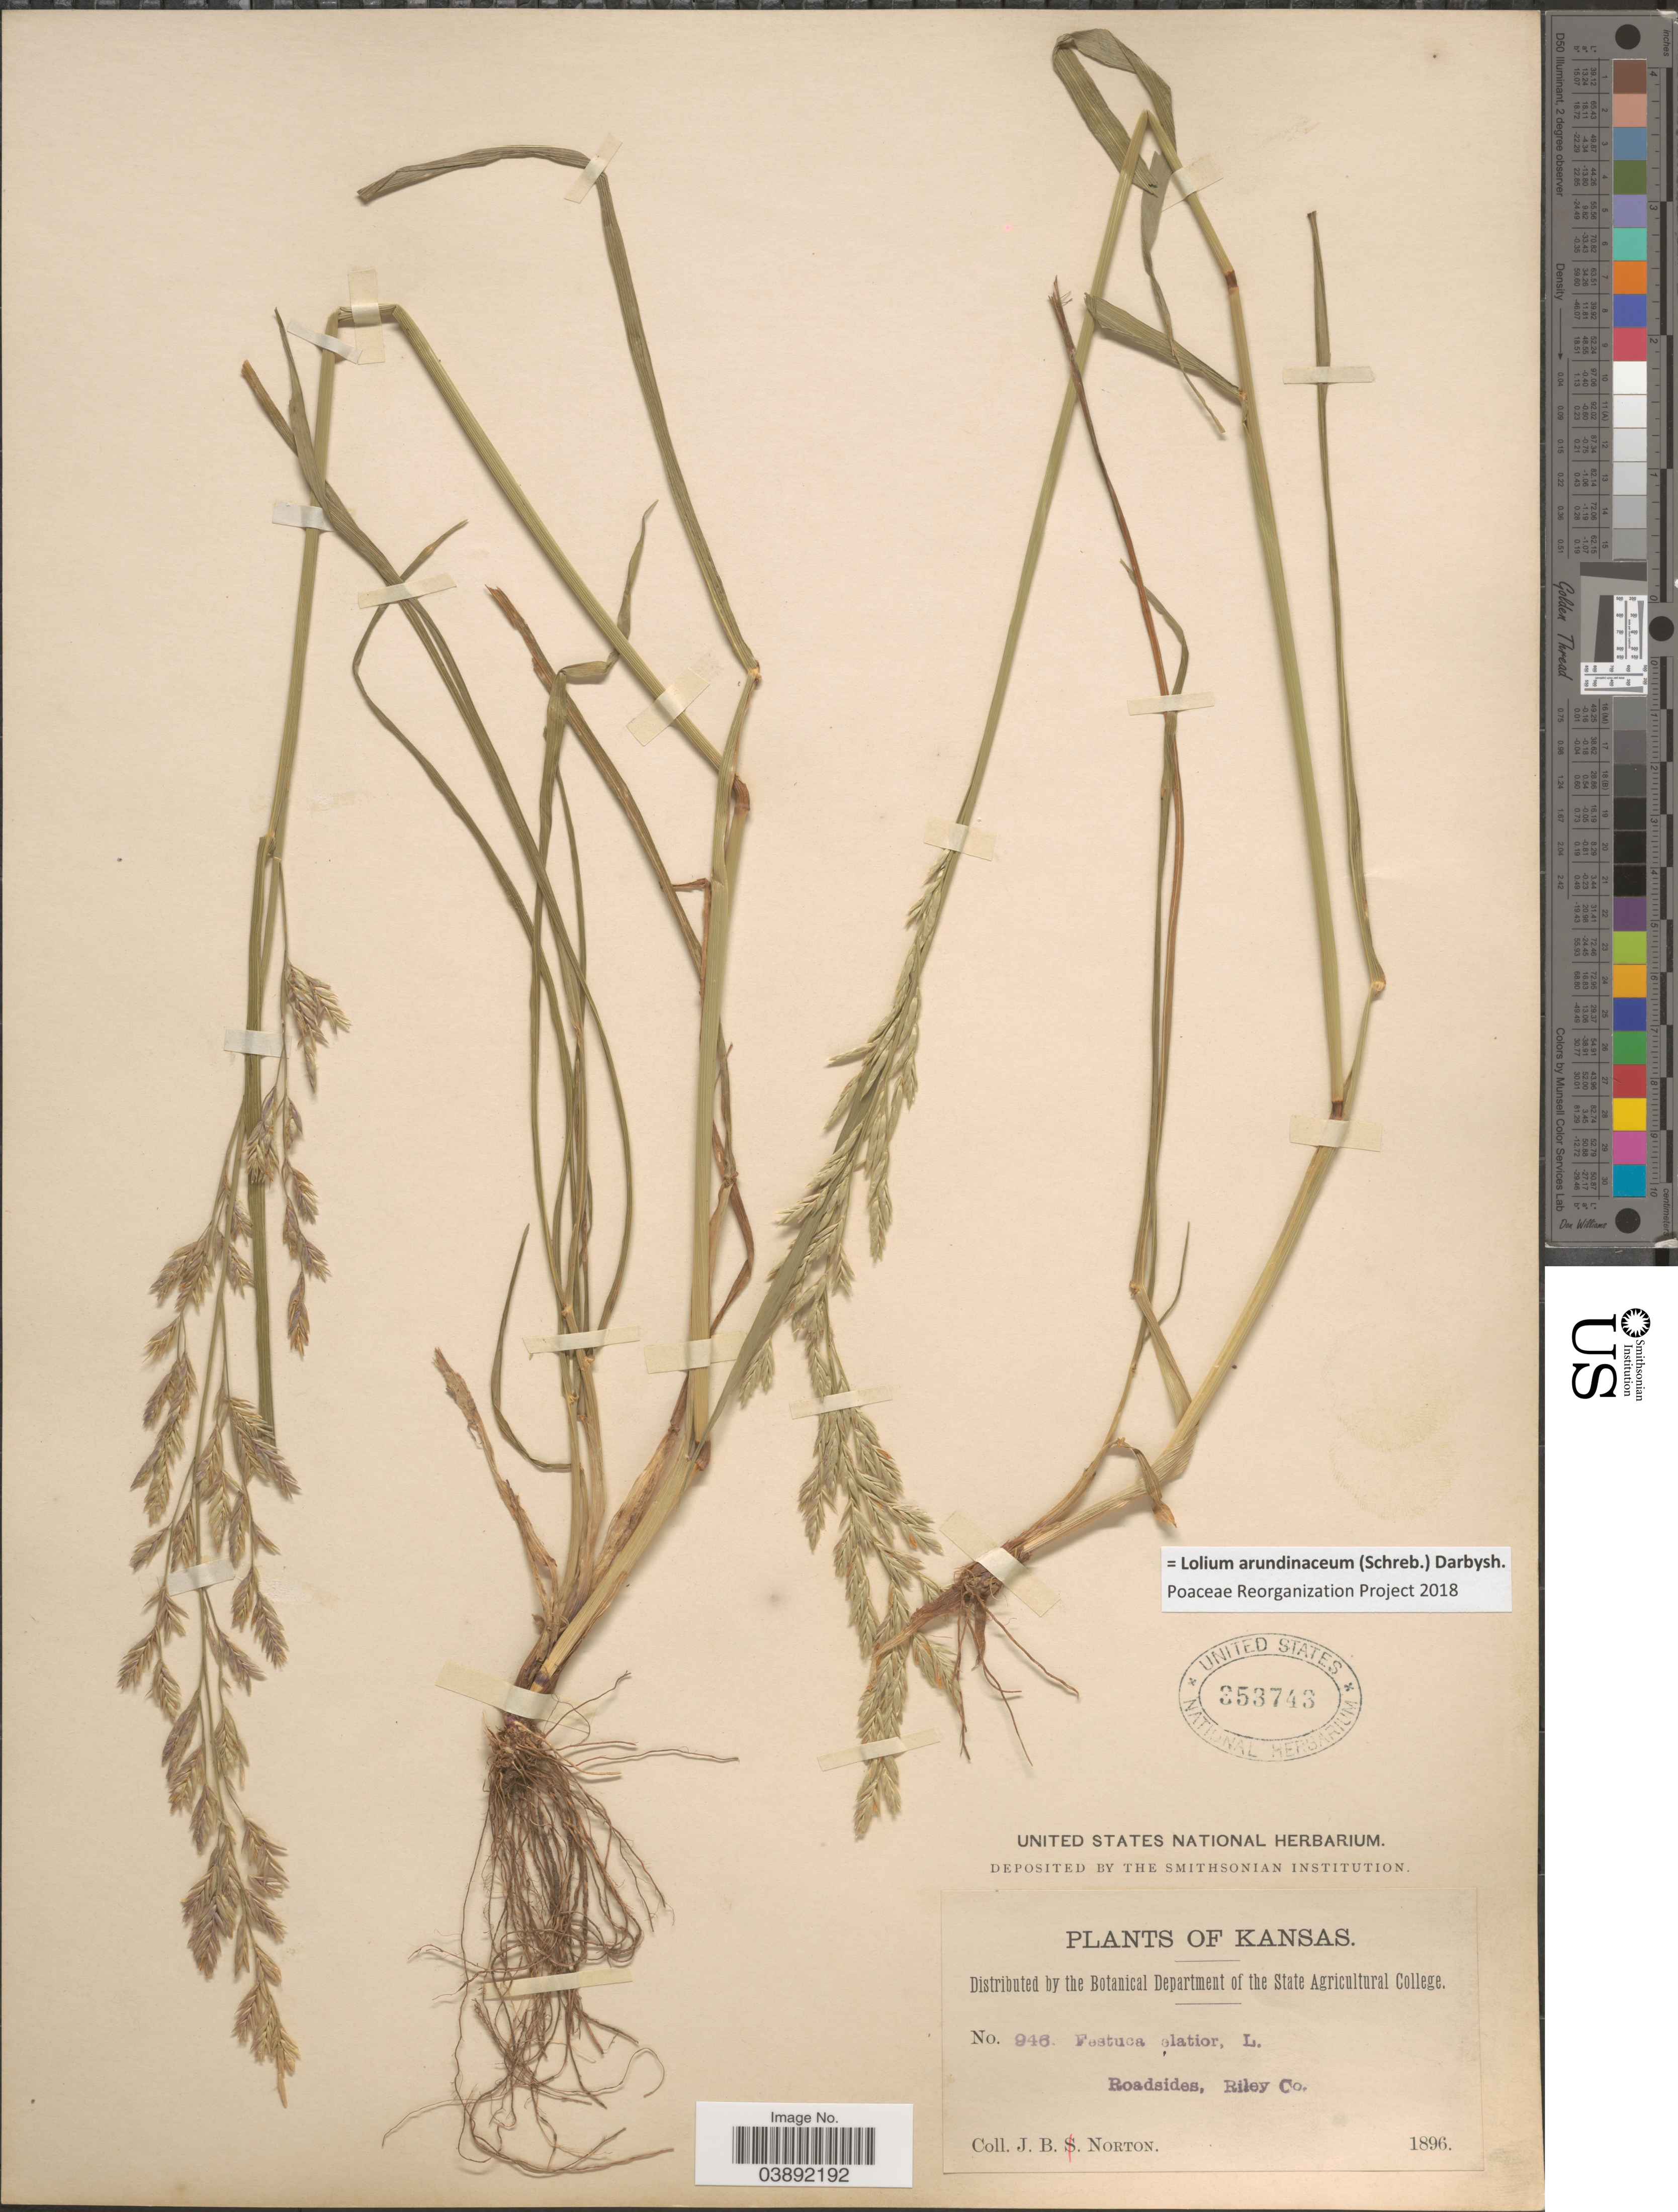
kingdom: Plantae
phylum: Tracheophyta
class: Liliopsida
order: Poales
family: Poaceae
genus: Lolium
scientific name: Lolium arundinaceum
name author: (Schreb.) Darbysh.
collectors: J. B. Norton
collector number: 946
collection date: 1896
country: United States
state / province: Kansas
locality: Roadsides, Riley Co.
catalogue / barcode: US 353743